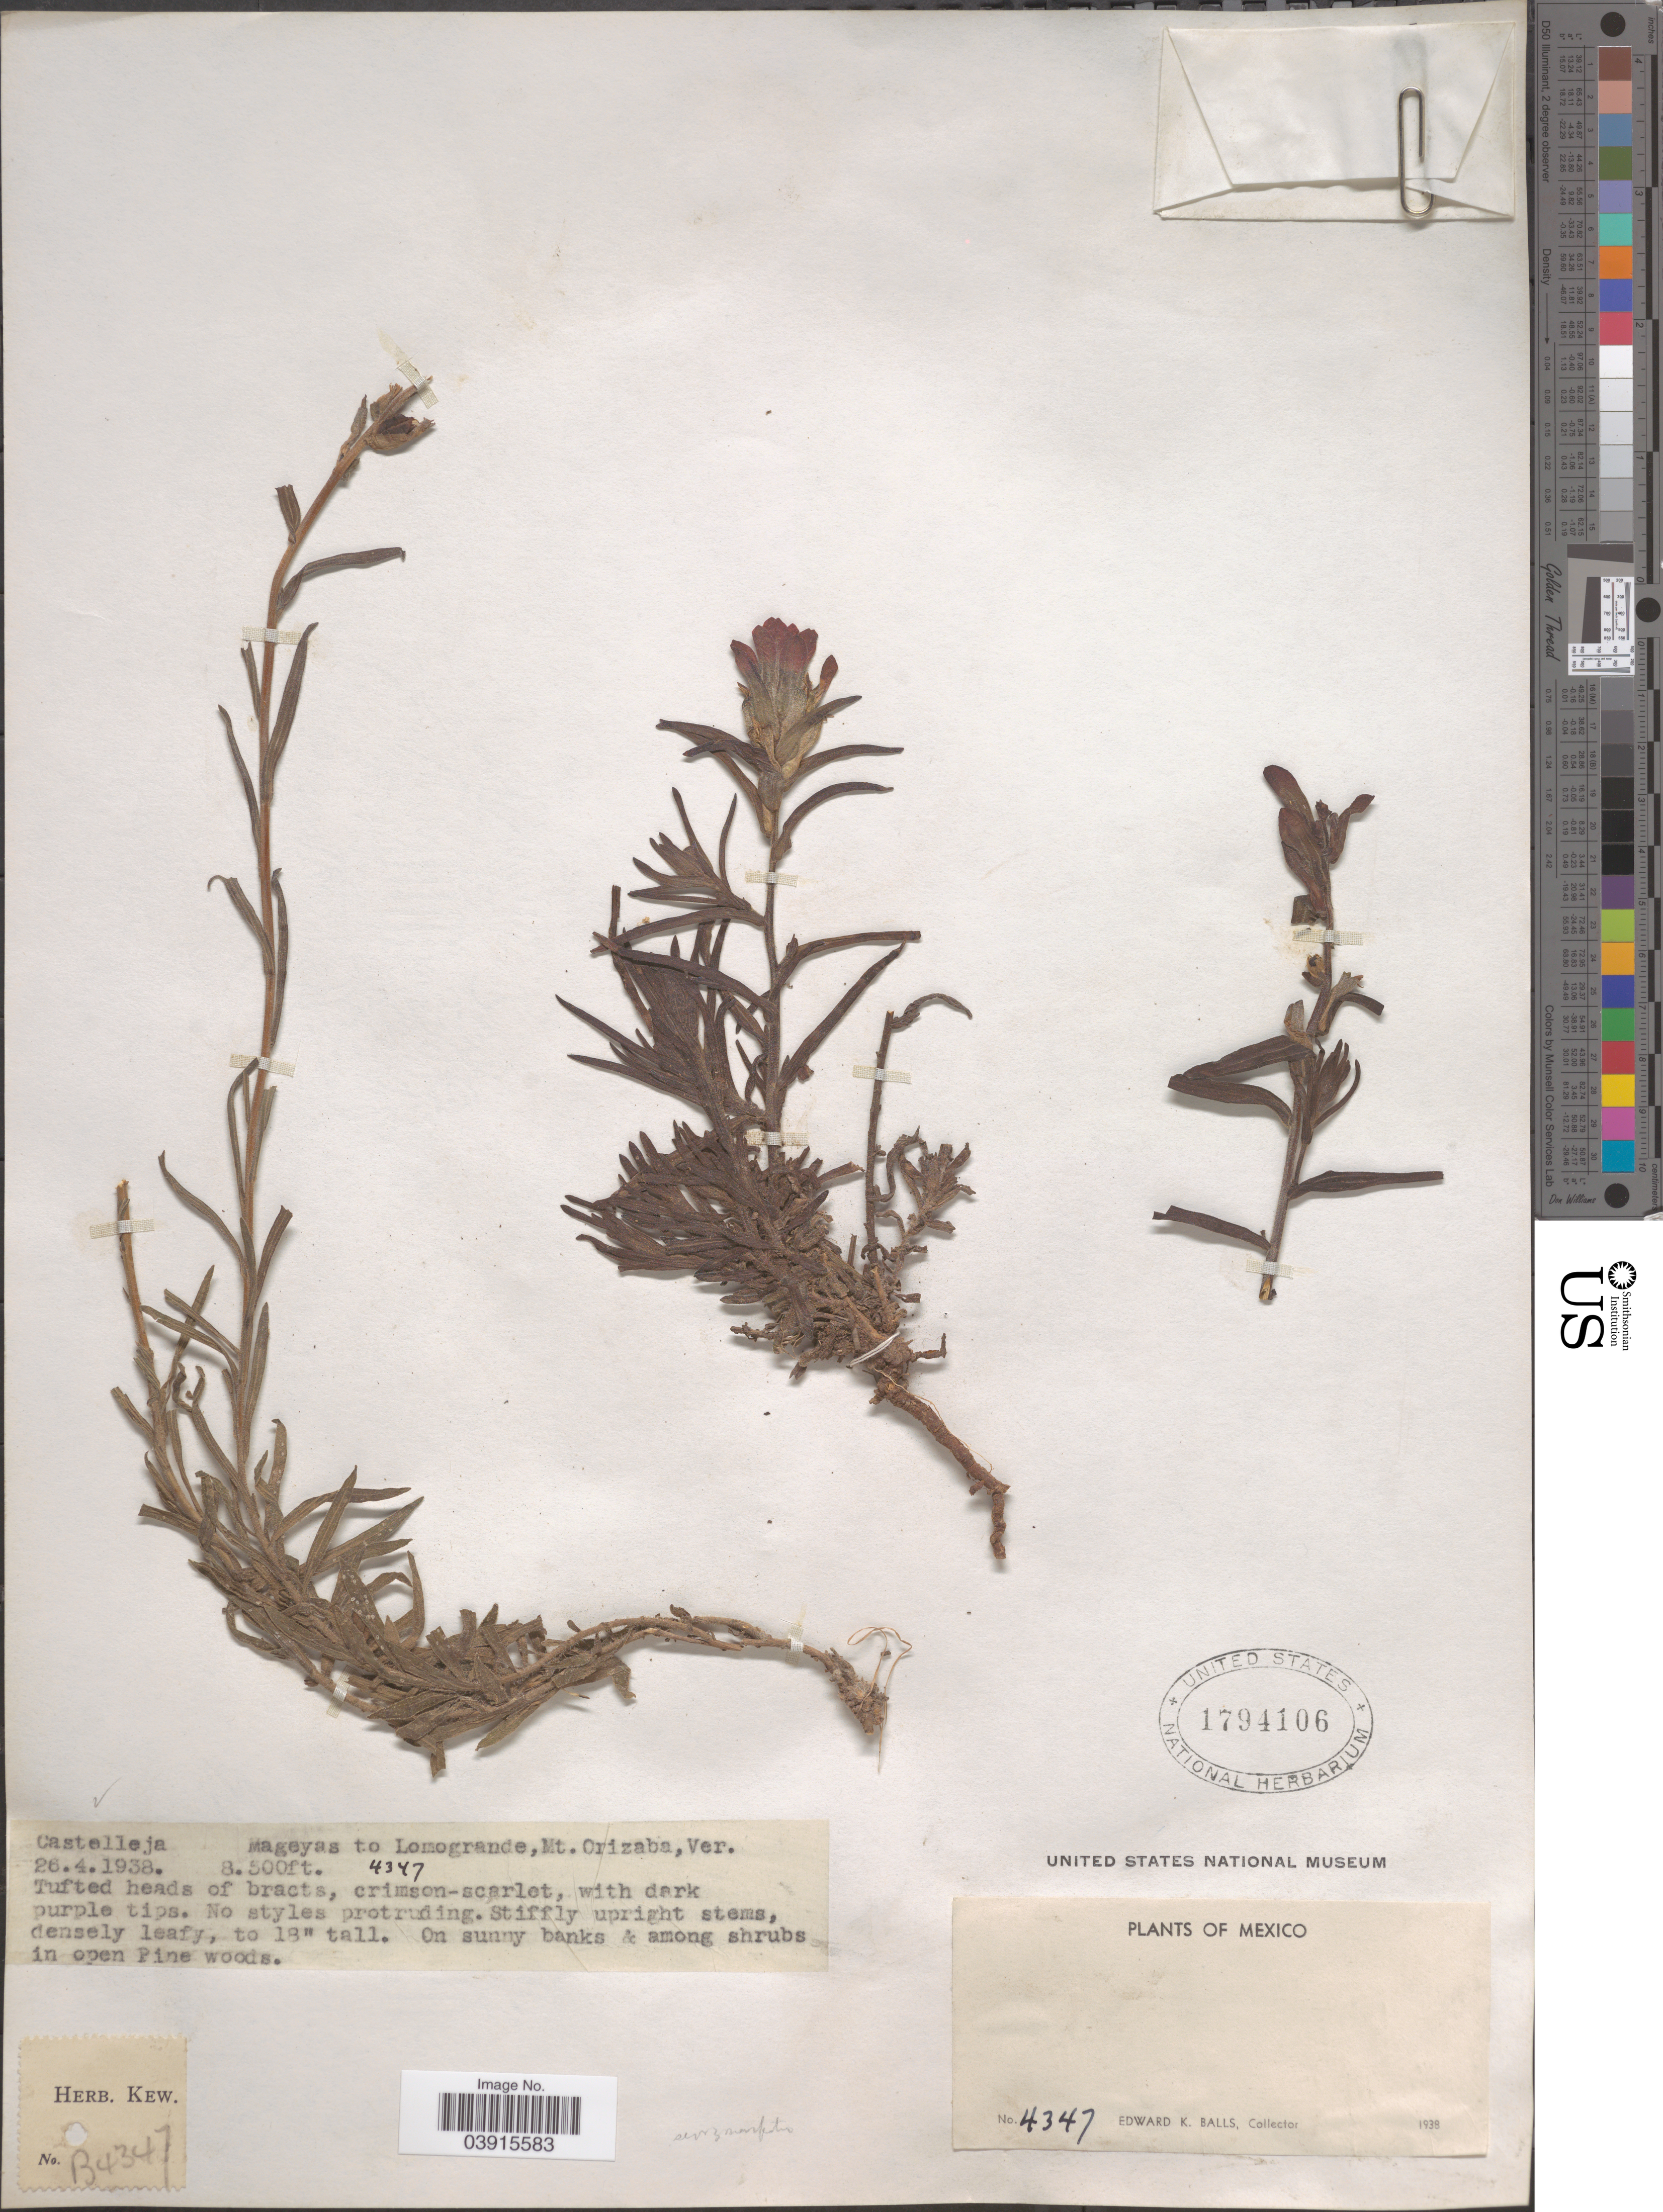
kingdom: Plantae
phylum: Tracheophyta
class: Magnoliopsida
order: Lamiales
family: Orobanchaceae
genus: Castilleja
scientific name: Castilleja scorzonerifolia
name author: Kunth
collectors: E. K. Balls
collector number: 4347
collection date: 1938-04-26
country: Mexico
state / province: Veracruz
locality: Mageyas to Lomogrande, Mt. Orizaba.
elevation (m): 2591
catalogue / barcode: US 1794106